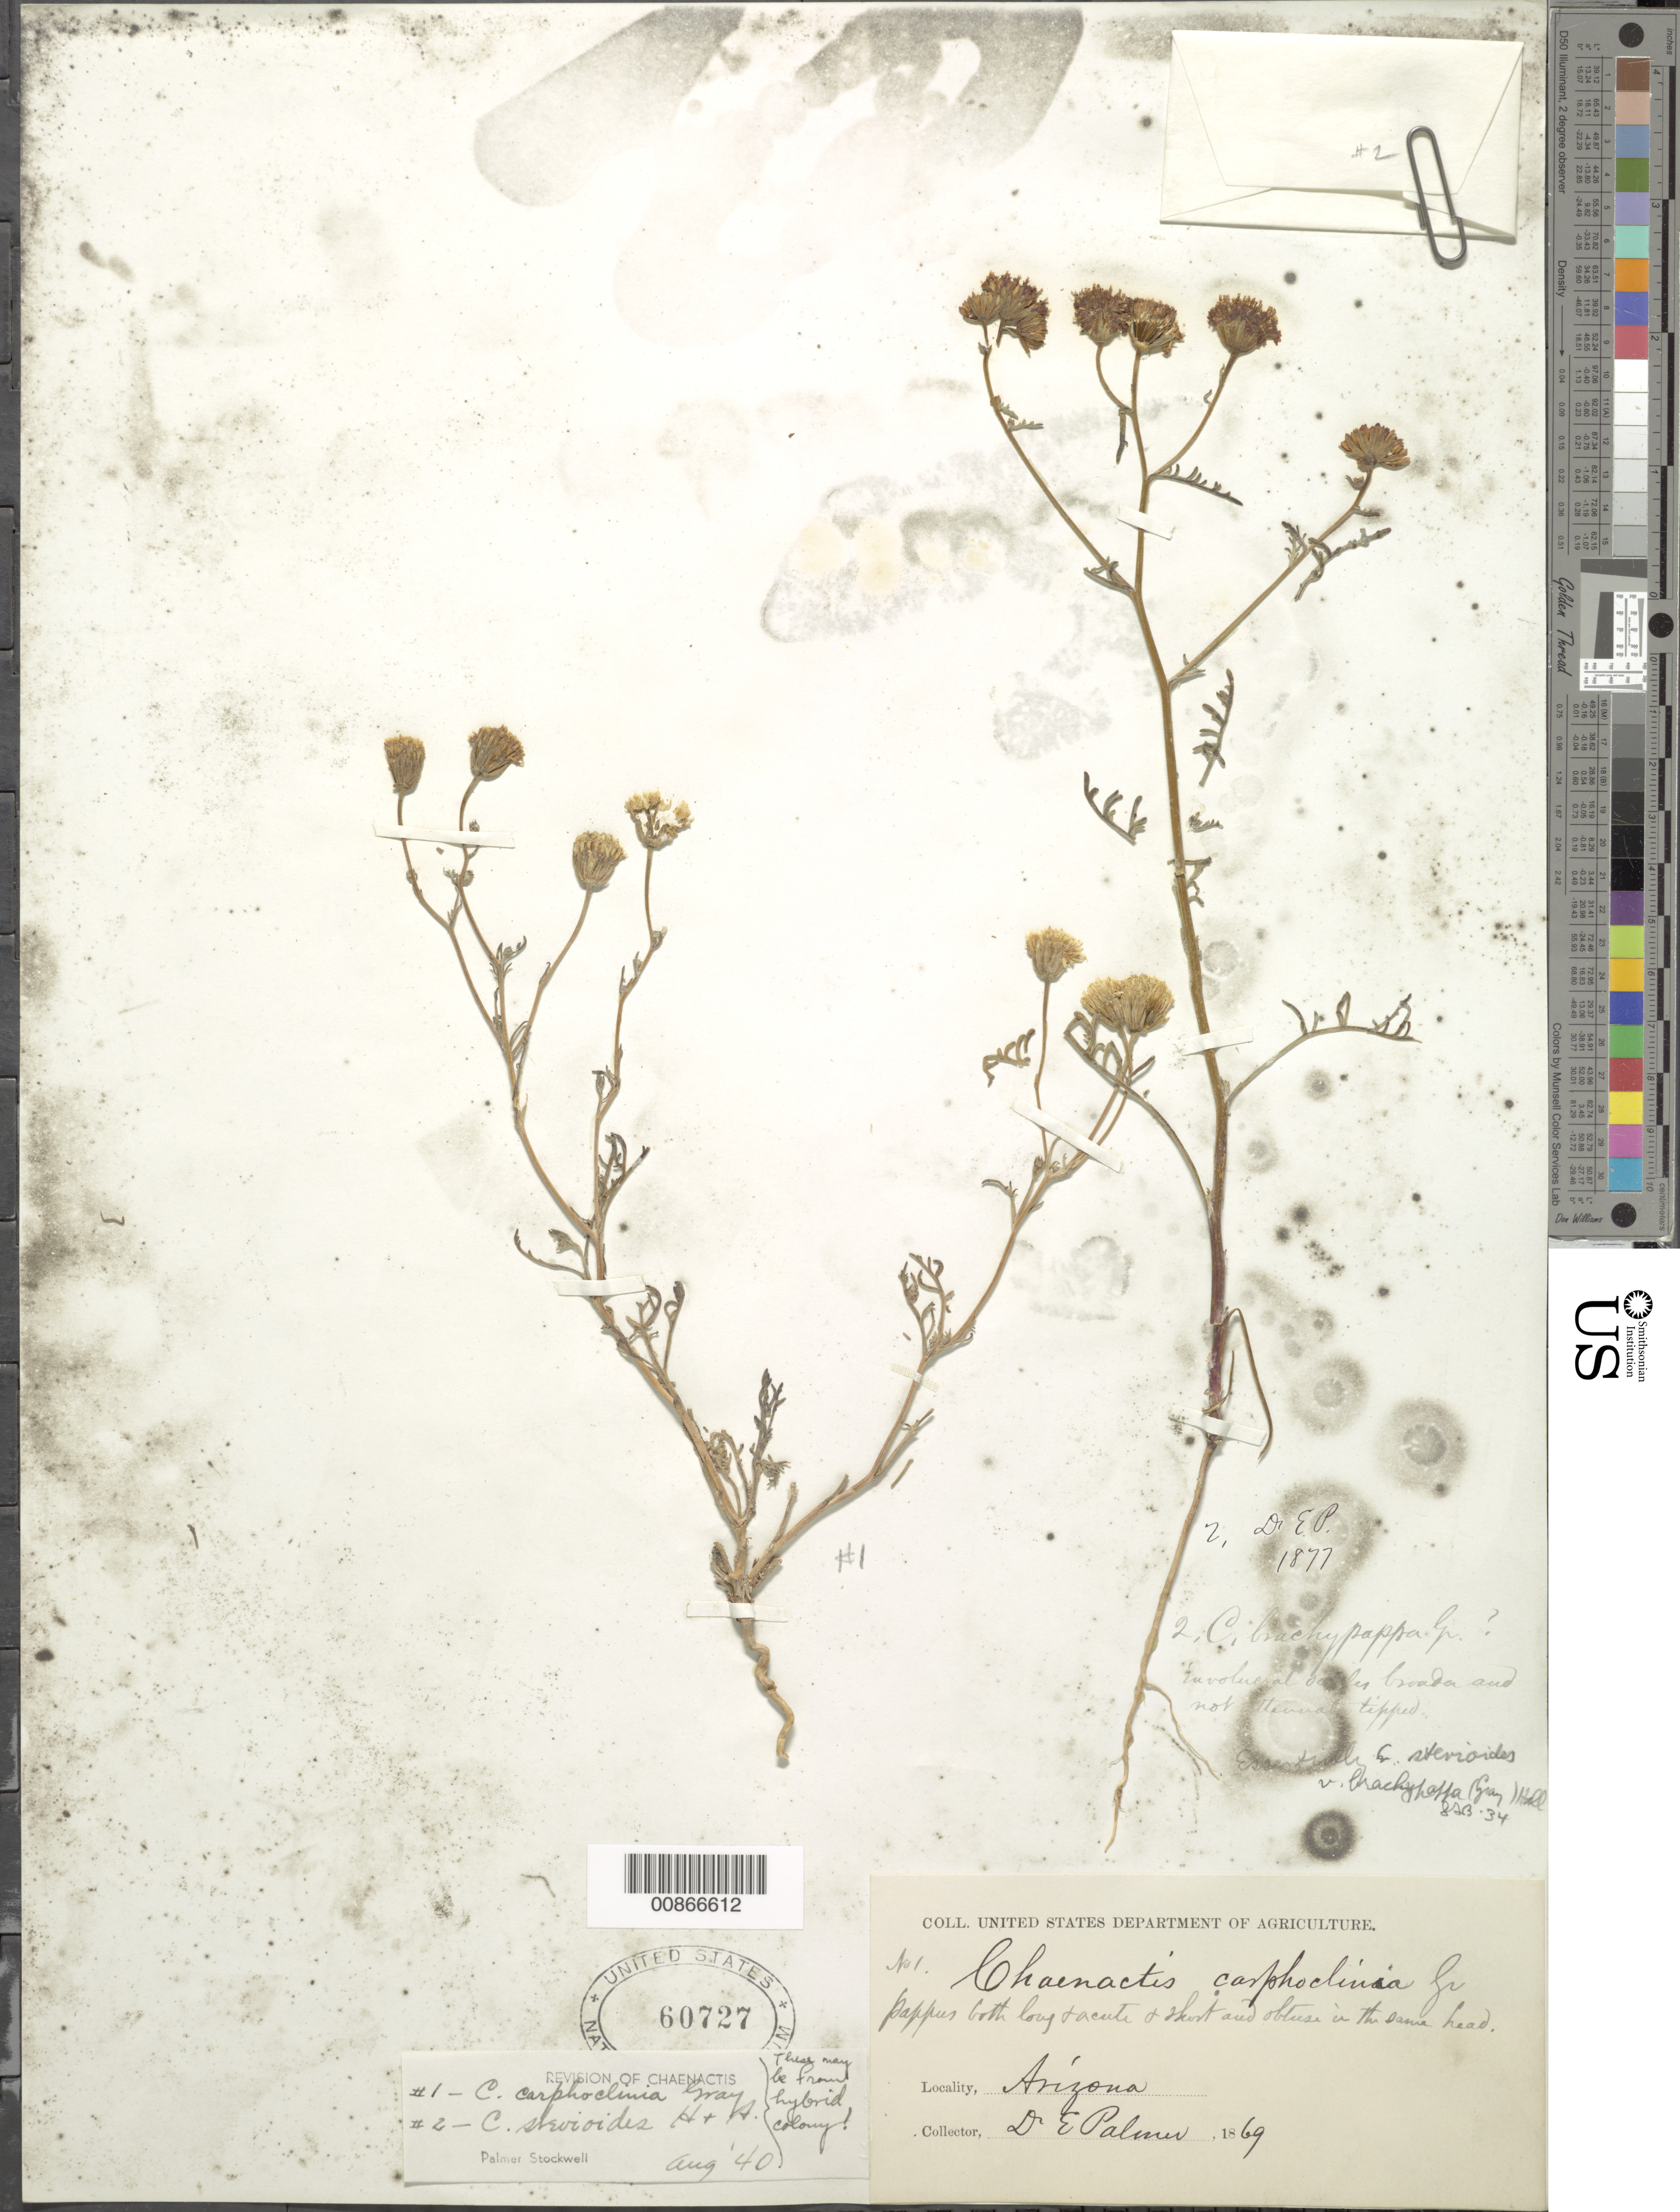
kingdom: Plantae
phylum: Tracheophyta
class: Magnoliopsida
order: Asterales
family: Asteraceae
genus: Chaenactis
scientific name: Chaenactis carphoclinia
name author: A. Gray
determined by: Stockwell, W. P.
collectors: E. Palmer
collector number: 1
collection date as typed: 1869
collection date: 1869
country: United States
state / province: Arizona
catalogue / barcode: US 60727